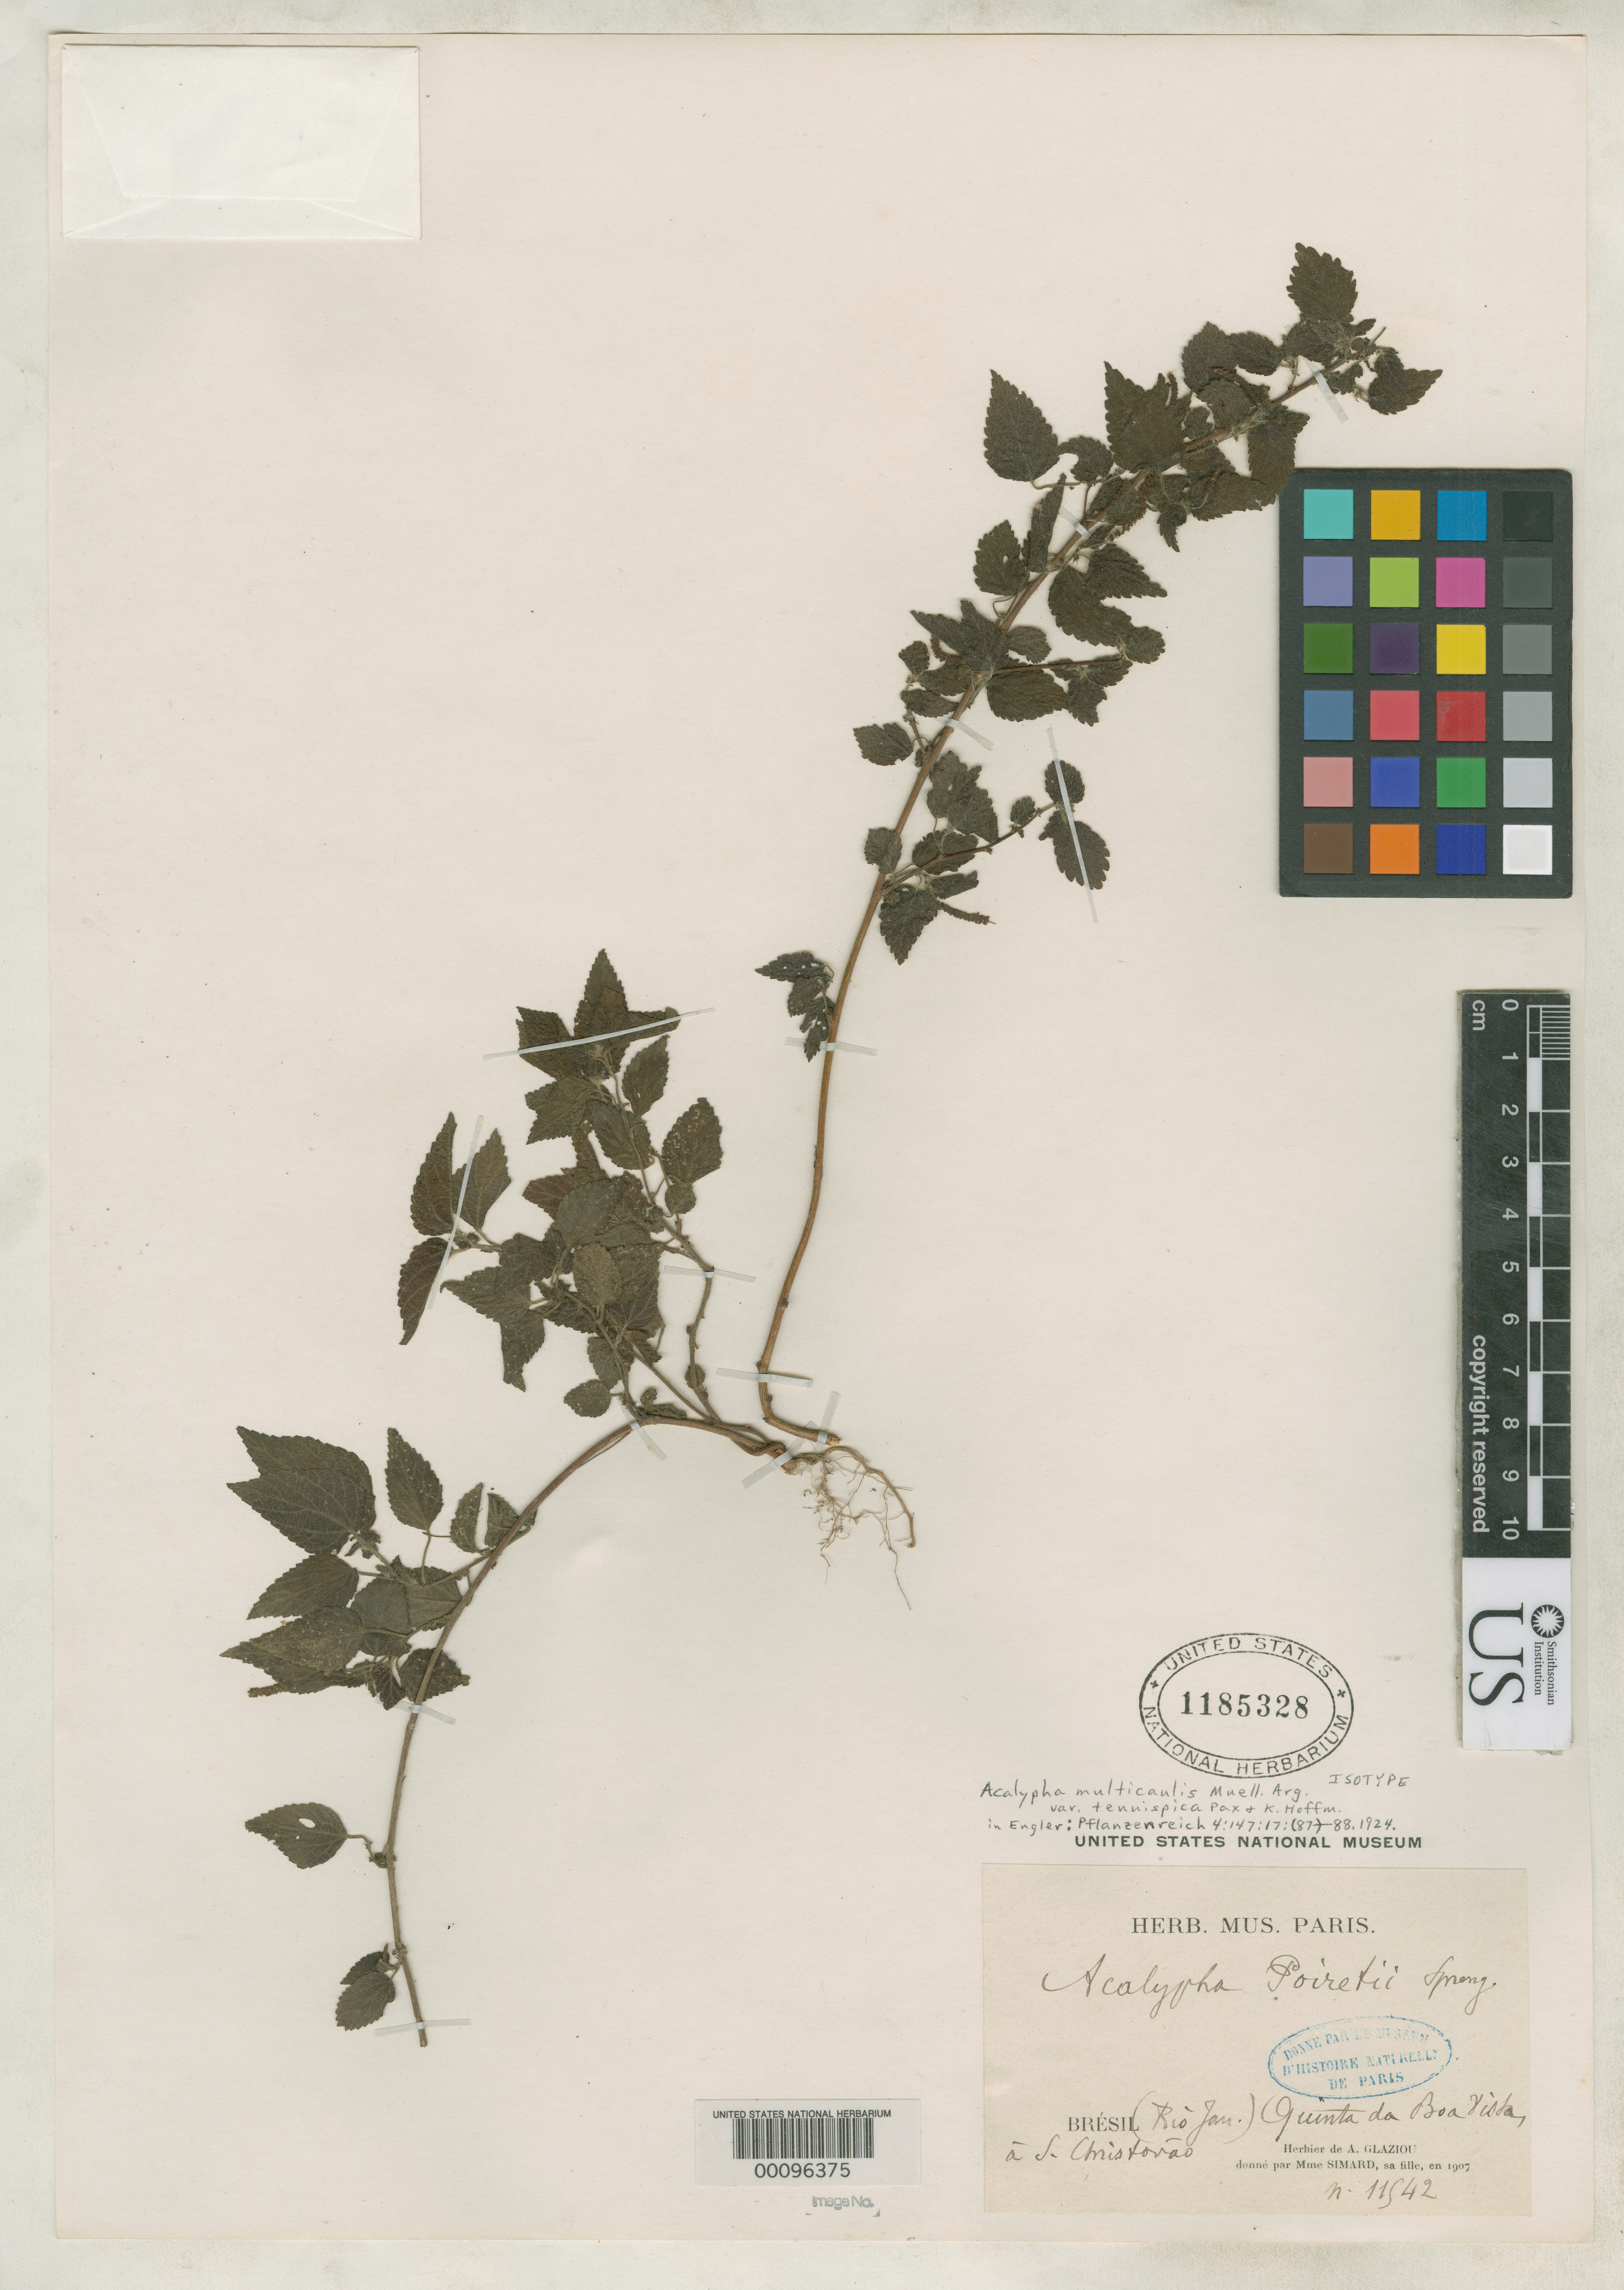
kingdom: Plantae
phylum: Tracheophyta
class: Magnoliopsida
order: Malpighiales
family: Euphorbiaceae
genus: Acalypha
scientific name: Acalypha multicaulis var. tenuispica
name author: Pax & K. Hoffm. in Engl.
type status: Isotype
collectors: A. F. M. Glaziou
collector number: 11542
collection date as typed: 1907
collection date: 1907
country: Brazil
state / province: Rio de Janeiro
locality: Quinta da Boa Vista.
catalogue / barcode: US 1185328